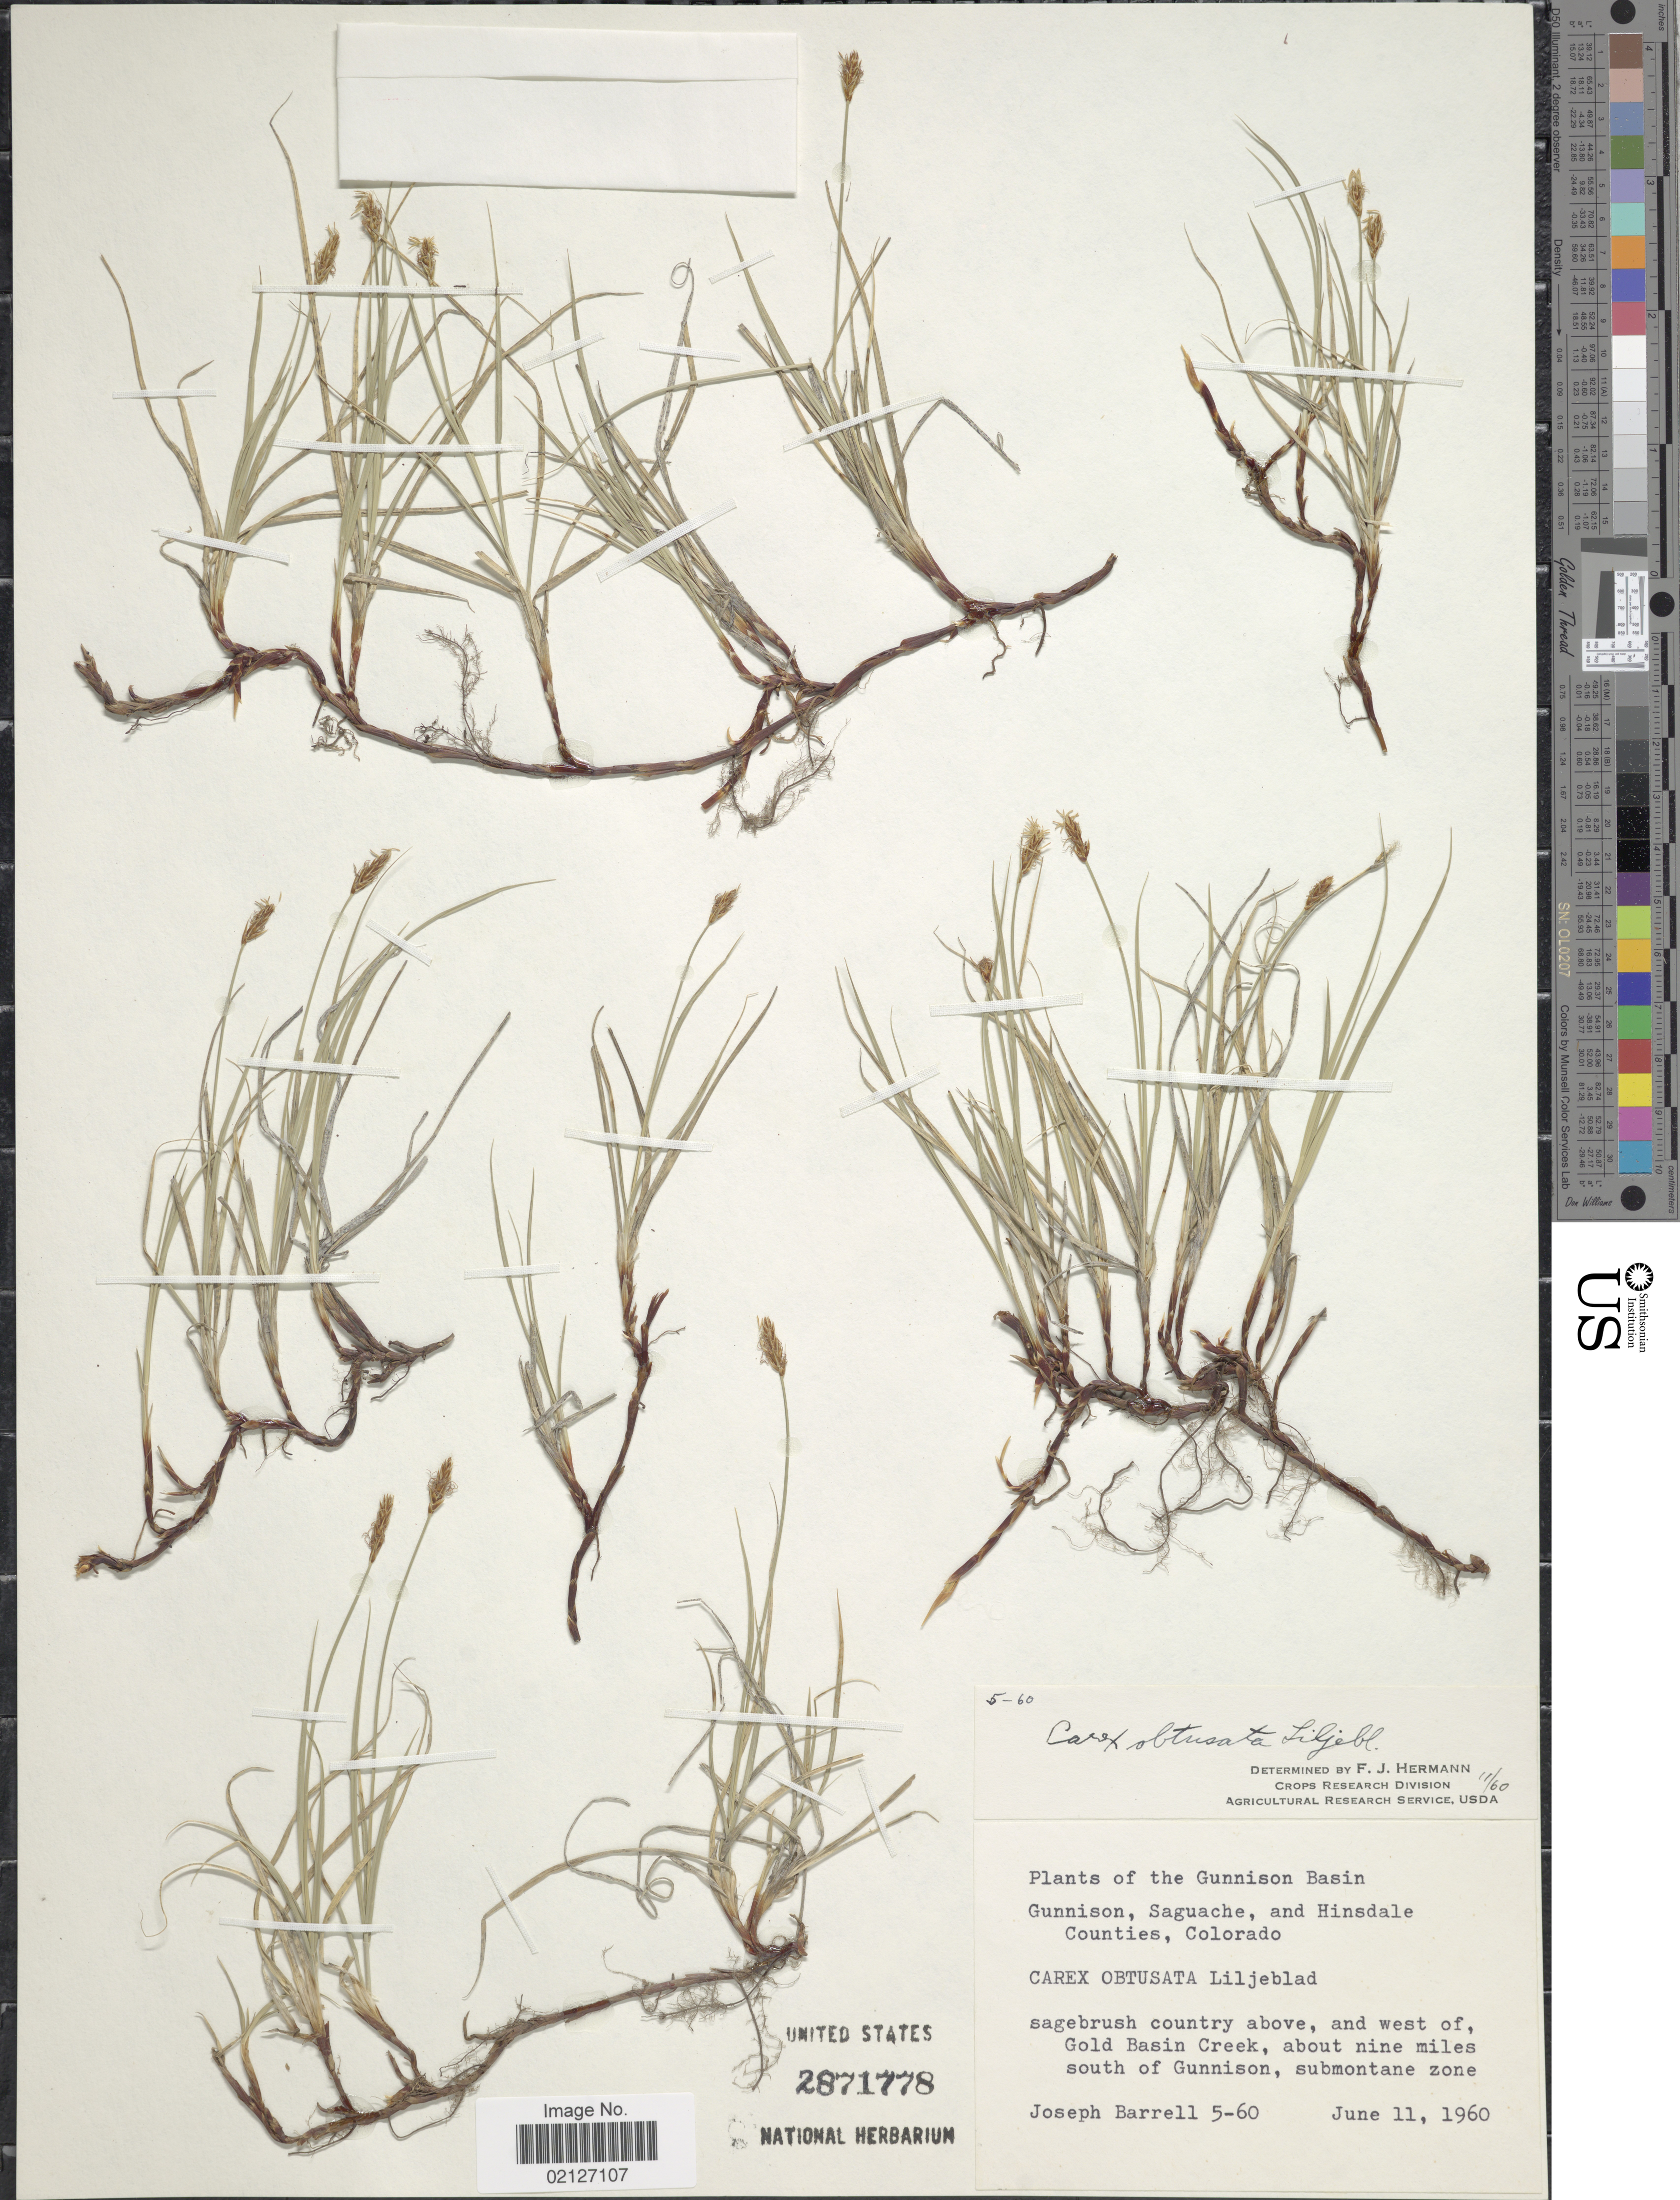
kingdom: Plantae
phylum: Tracheophyta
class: Liliopsida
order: Poales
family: Cyperaceae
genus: Carex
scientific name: Carex obtusata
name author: Lilj.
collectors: J. Barrell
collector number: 5-60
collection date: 1960-06-11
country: United States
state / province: Colorado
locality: Gunnison Basin, Gunnison, Saguache, and Hinsdale Counties, sagebrush country above, and west of, Gold Basin Creek, about nine miles south of Gunnison, submontane zone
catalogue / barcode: US 2871778